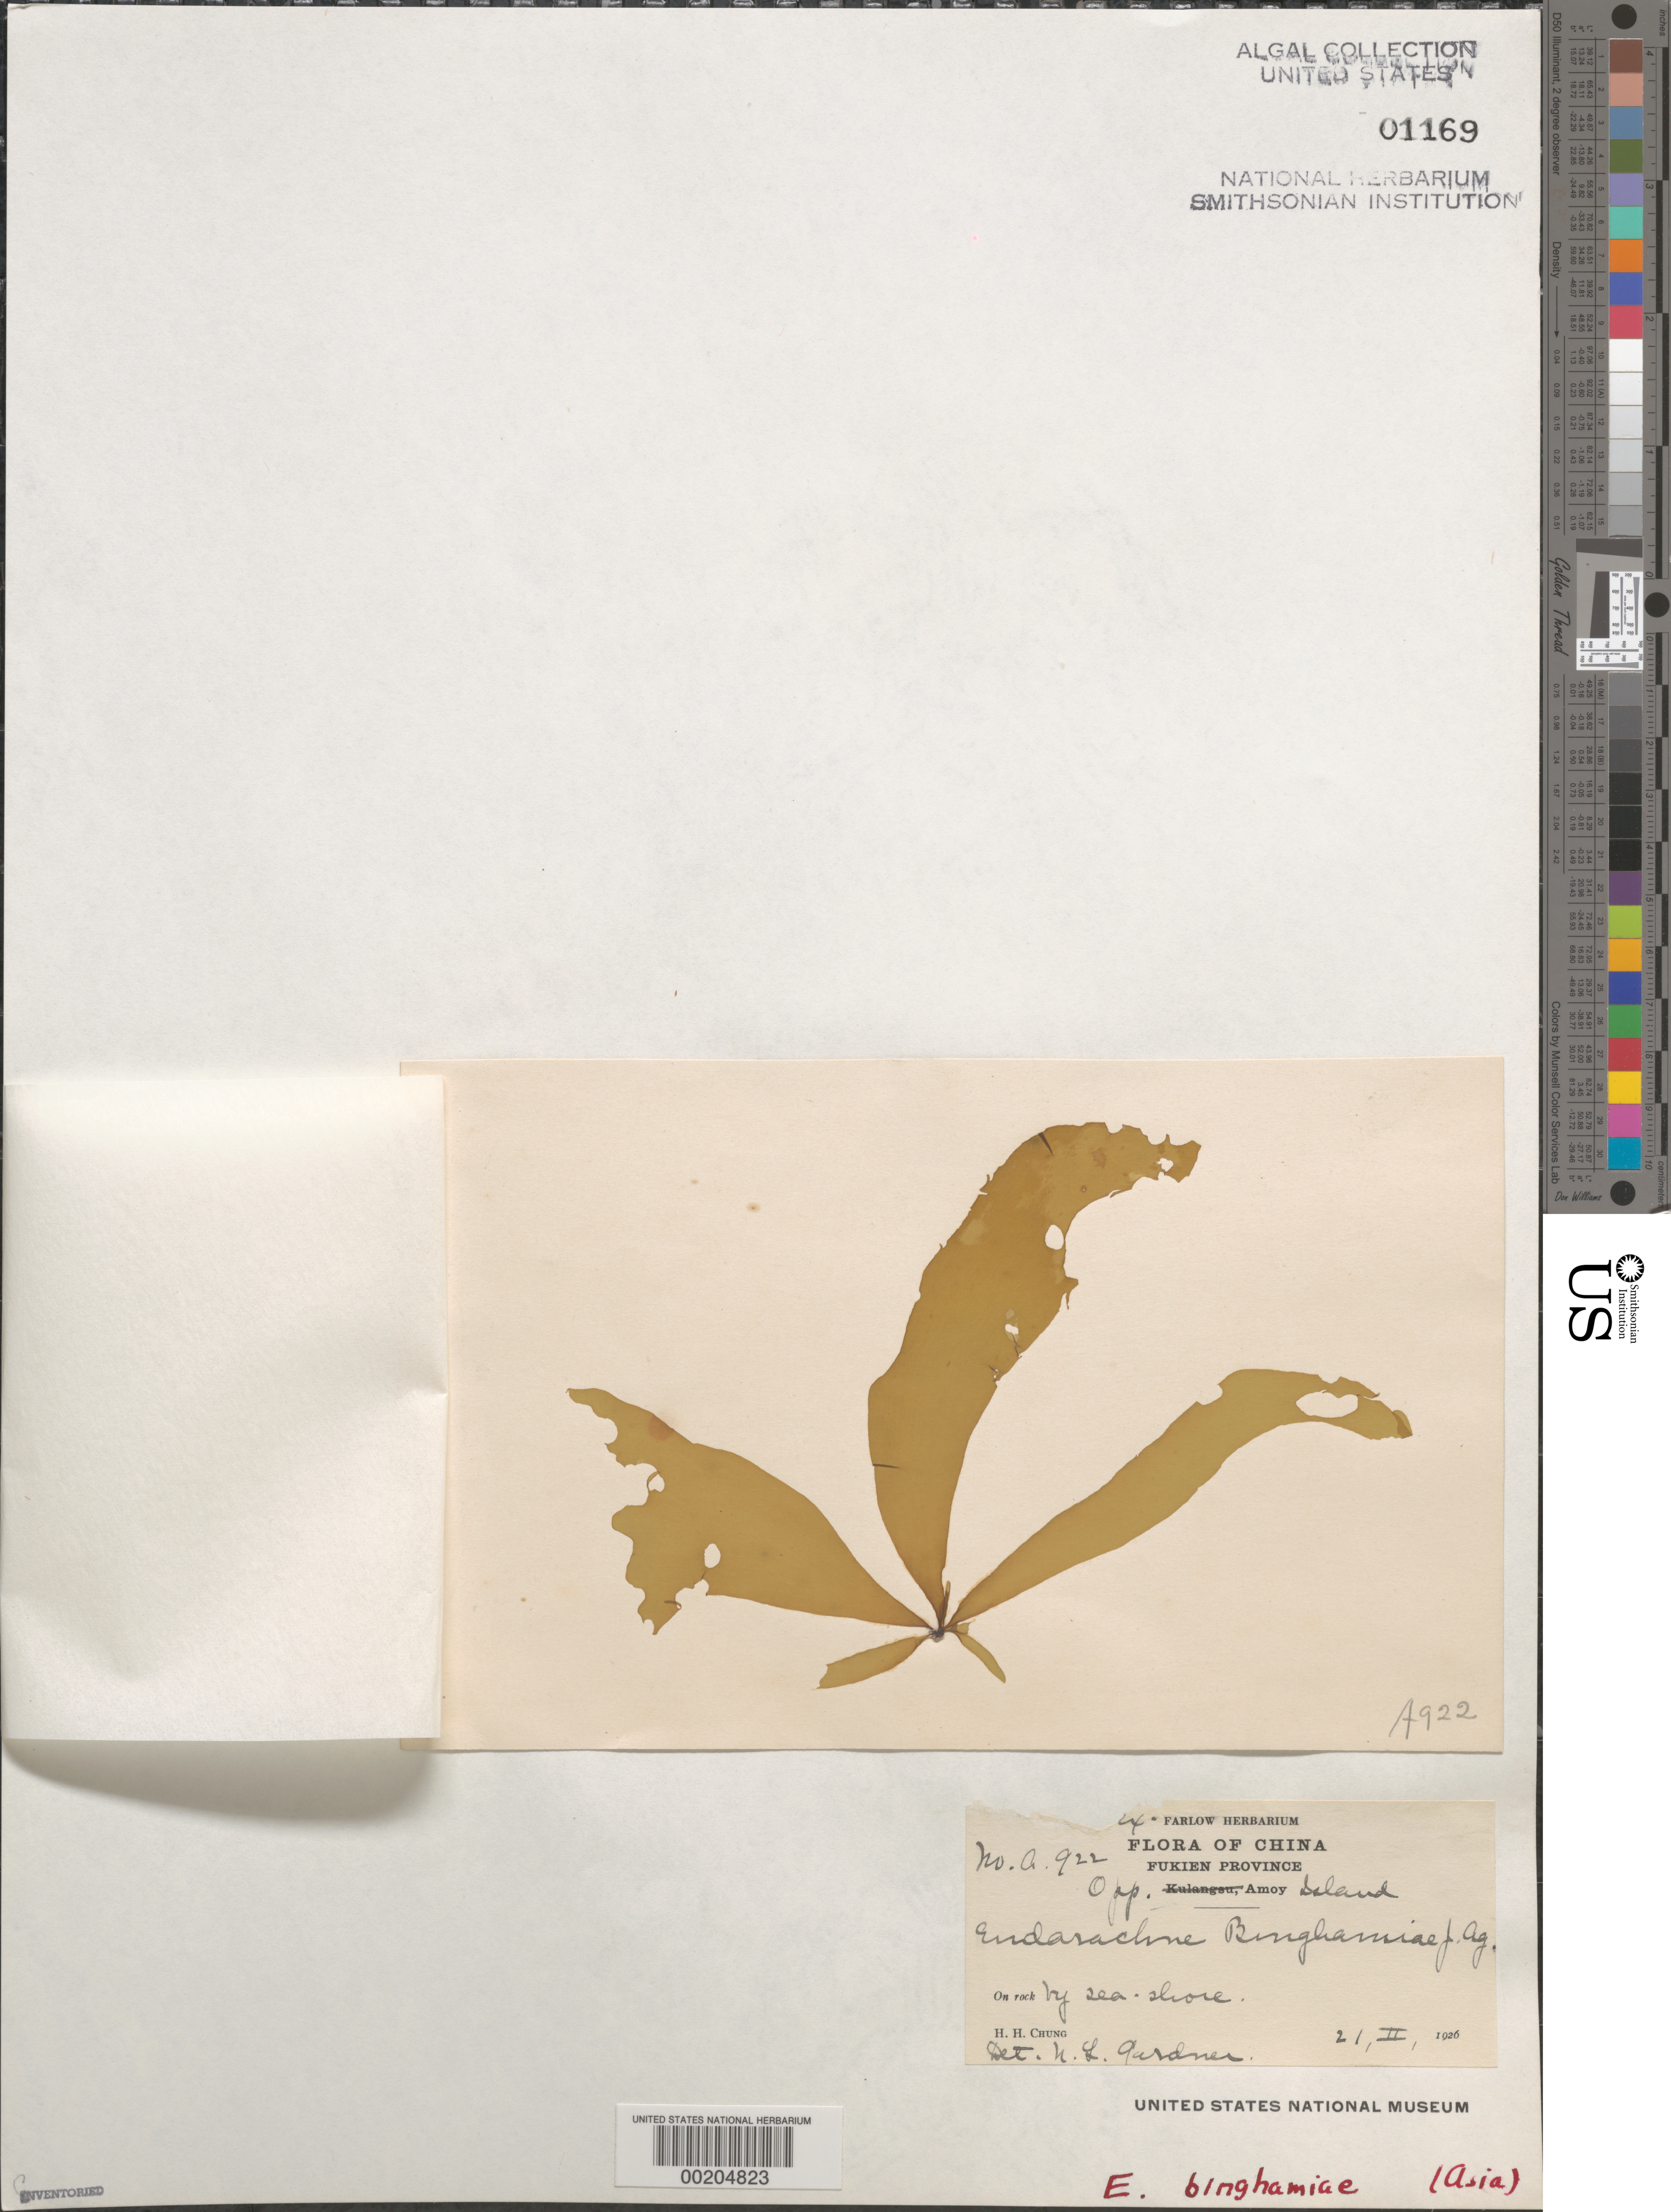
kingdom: Chromista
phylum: Ochrophyta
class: Phaeophyceae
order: Scytosiphonales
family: Scytosiphonaceae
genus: Petalonia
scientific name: Petalonia binghamiae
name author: (J. Agardh) K.L.Vinogr.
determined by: Algae name updating Project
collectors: H. Chung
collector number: A.922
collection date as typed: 21 Feb 1926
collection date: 1926-02-21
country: China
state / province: Fujian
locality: Opposite Amoy Island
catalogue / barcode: US 1169